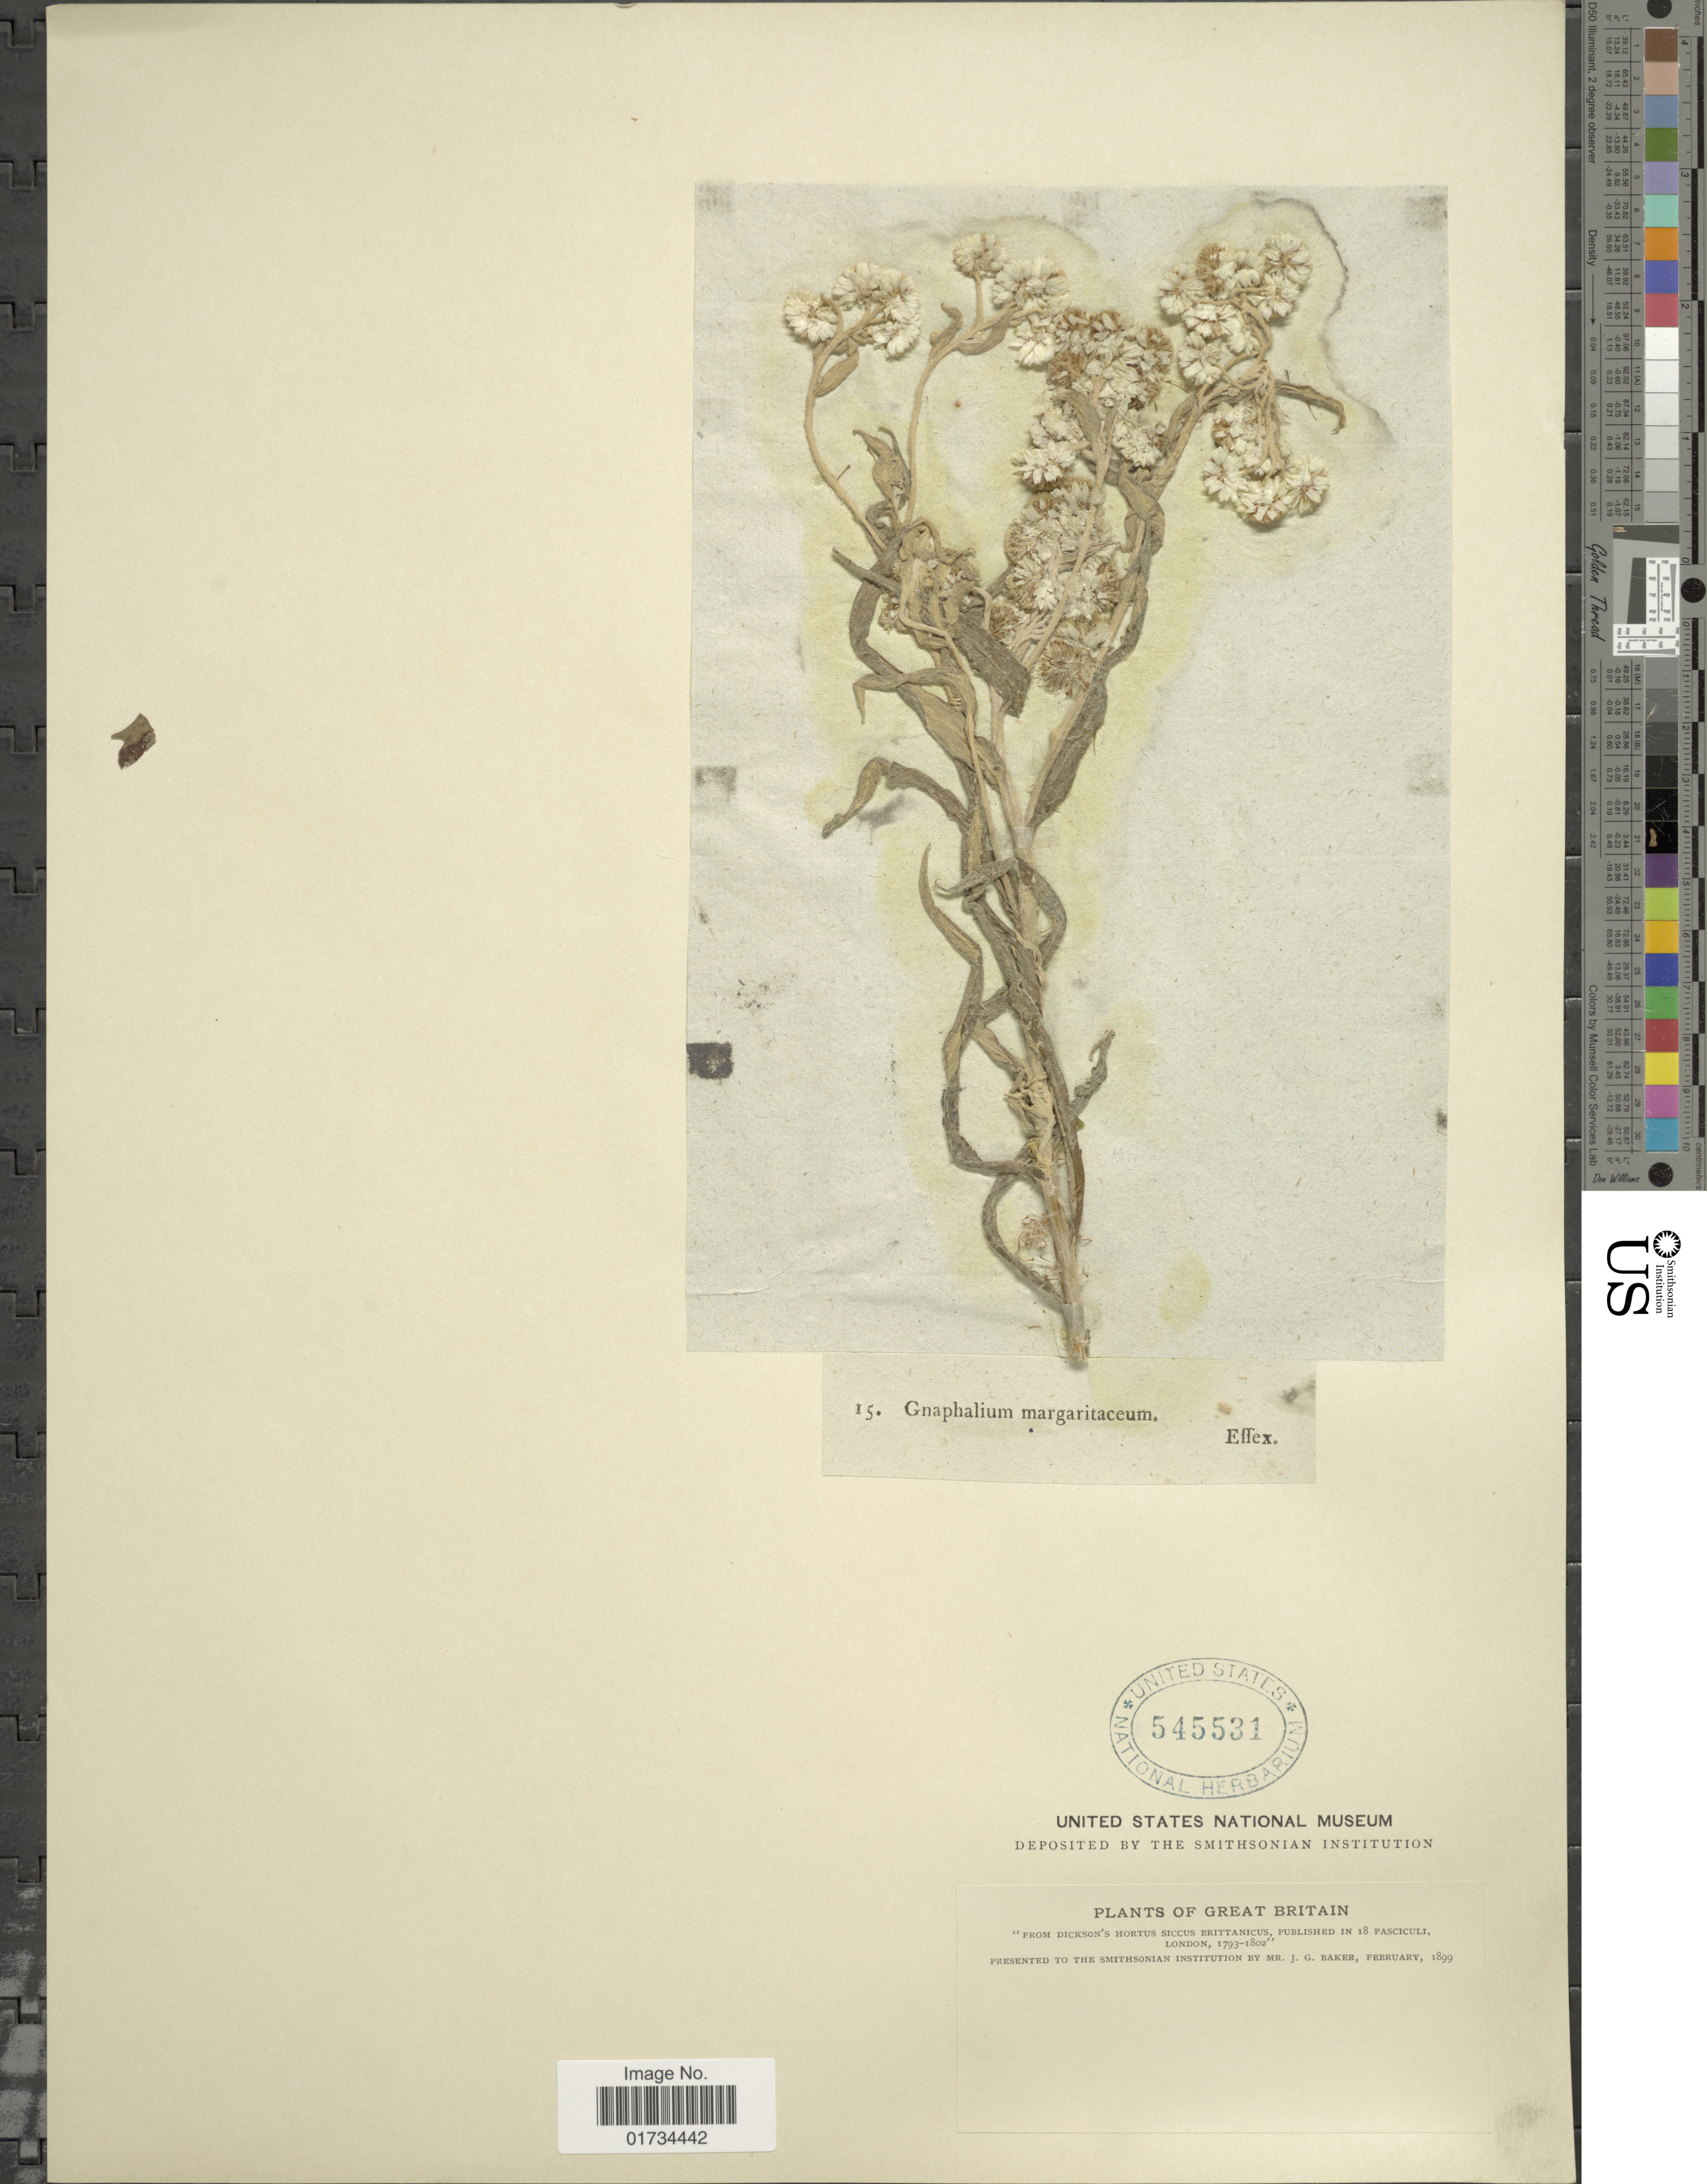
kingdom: Plantae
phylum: Tracheophyta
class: Magnoliopsida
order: Asterales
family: Asteraceae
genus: Anaphalis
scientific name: Anaphalis margaritacea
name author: (L.) Benth. & Hook. f.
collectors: J. G. Baker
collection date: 1899-02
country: United Kingdom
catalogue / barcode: US 545531